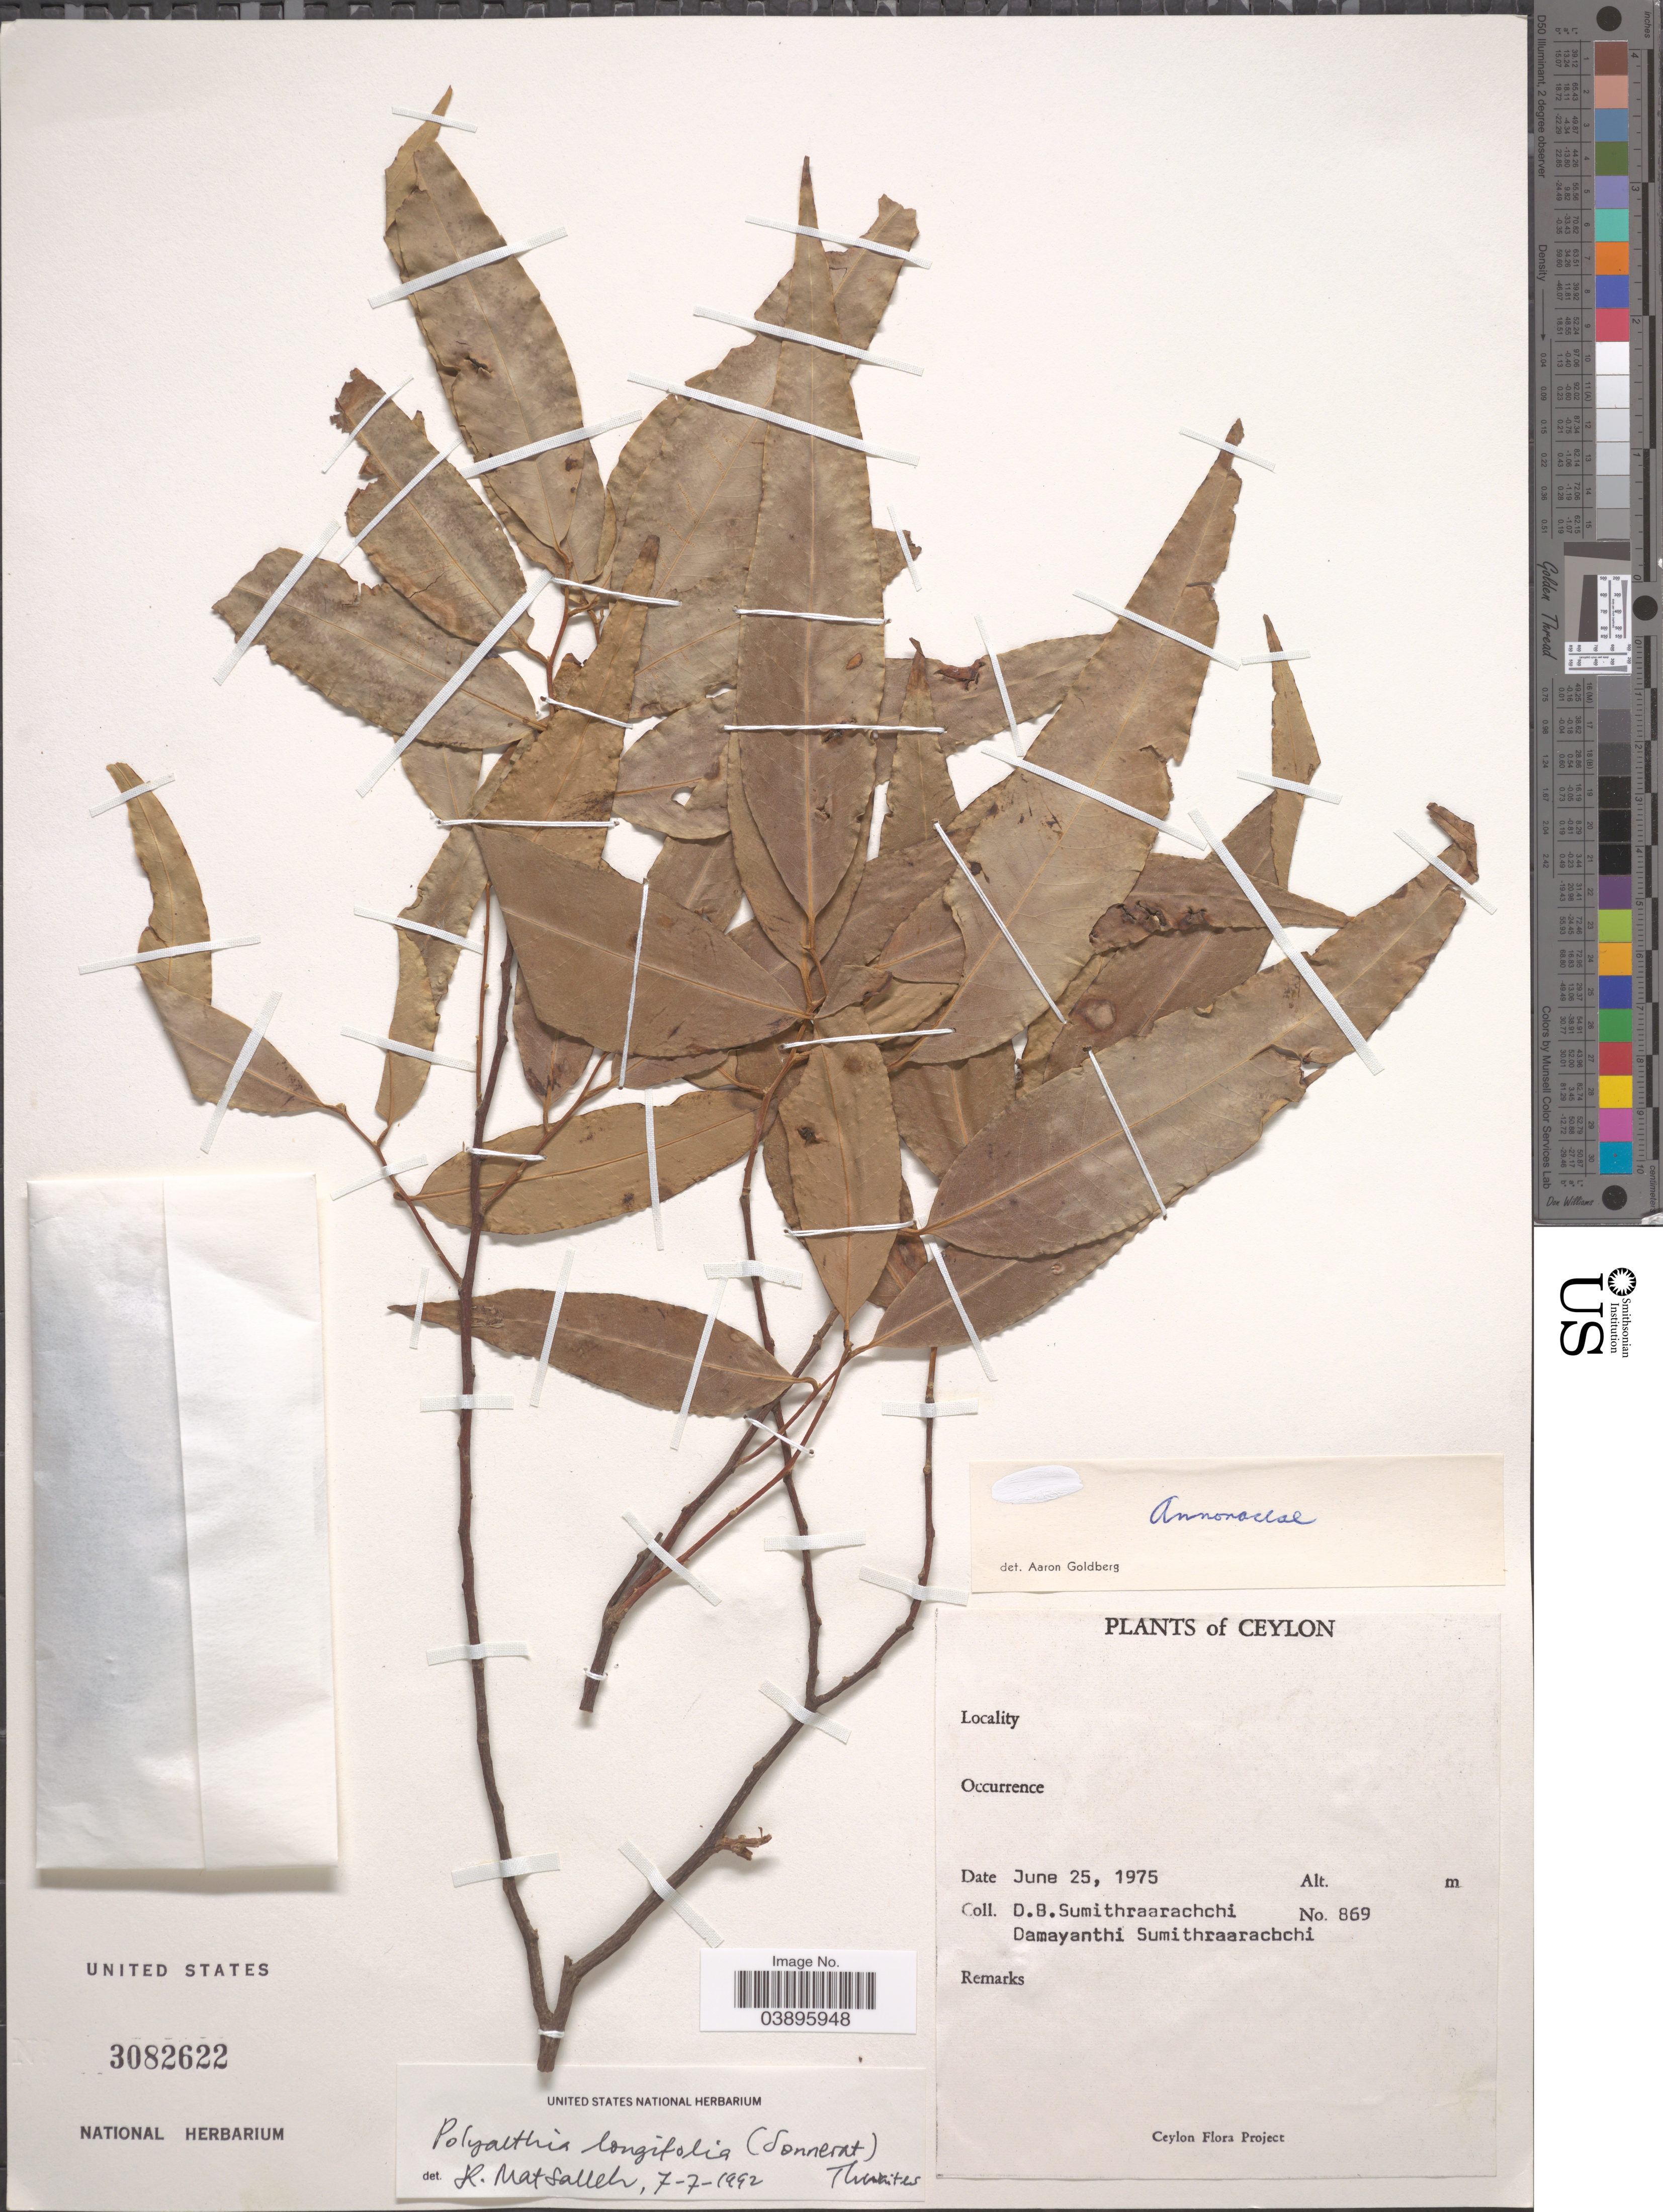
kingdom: Plantae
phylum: Tracheophyta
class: Magnoliopsida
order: Magnoliales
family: Annonaceae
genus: Polyalthia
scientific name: Polyalthia longifolia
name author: (Sonn.) Thwaites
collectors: D. B. Sumithraarachchi & D. Sumithraarachchi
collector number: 869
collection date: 1975-06-25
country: Sri Lanka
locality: Ceylon.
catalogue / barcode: US 3082622